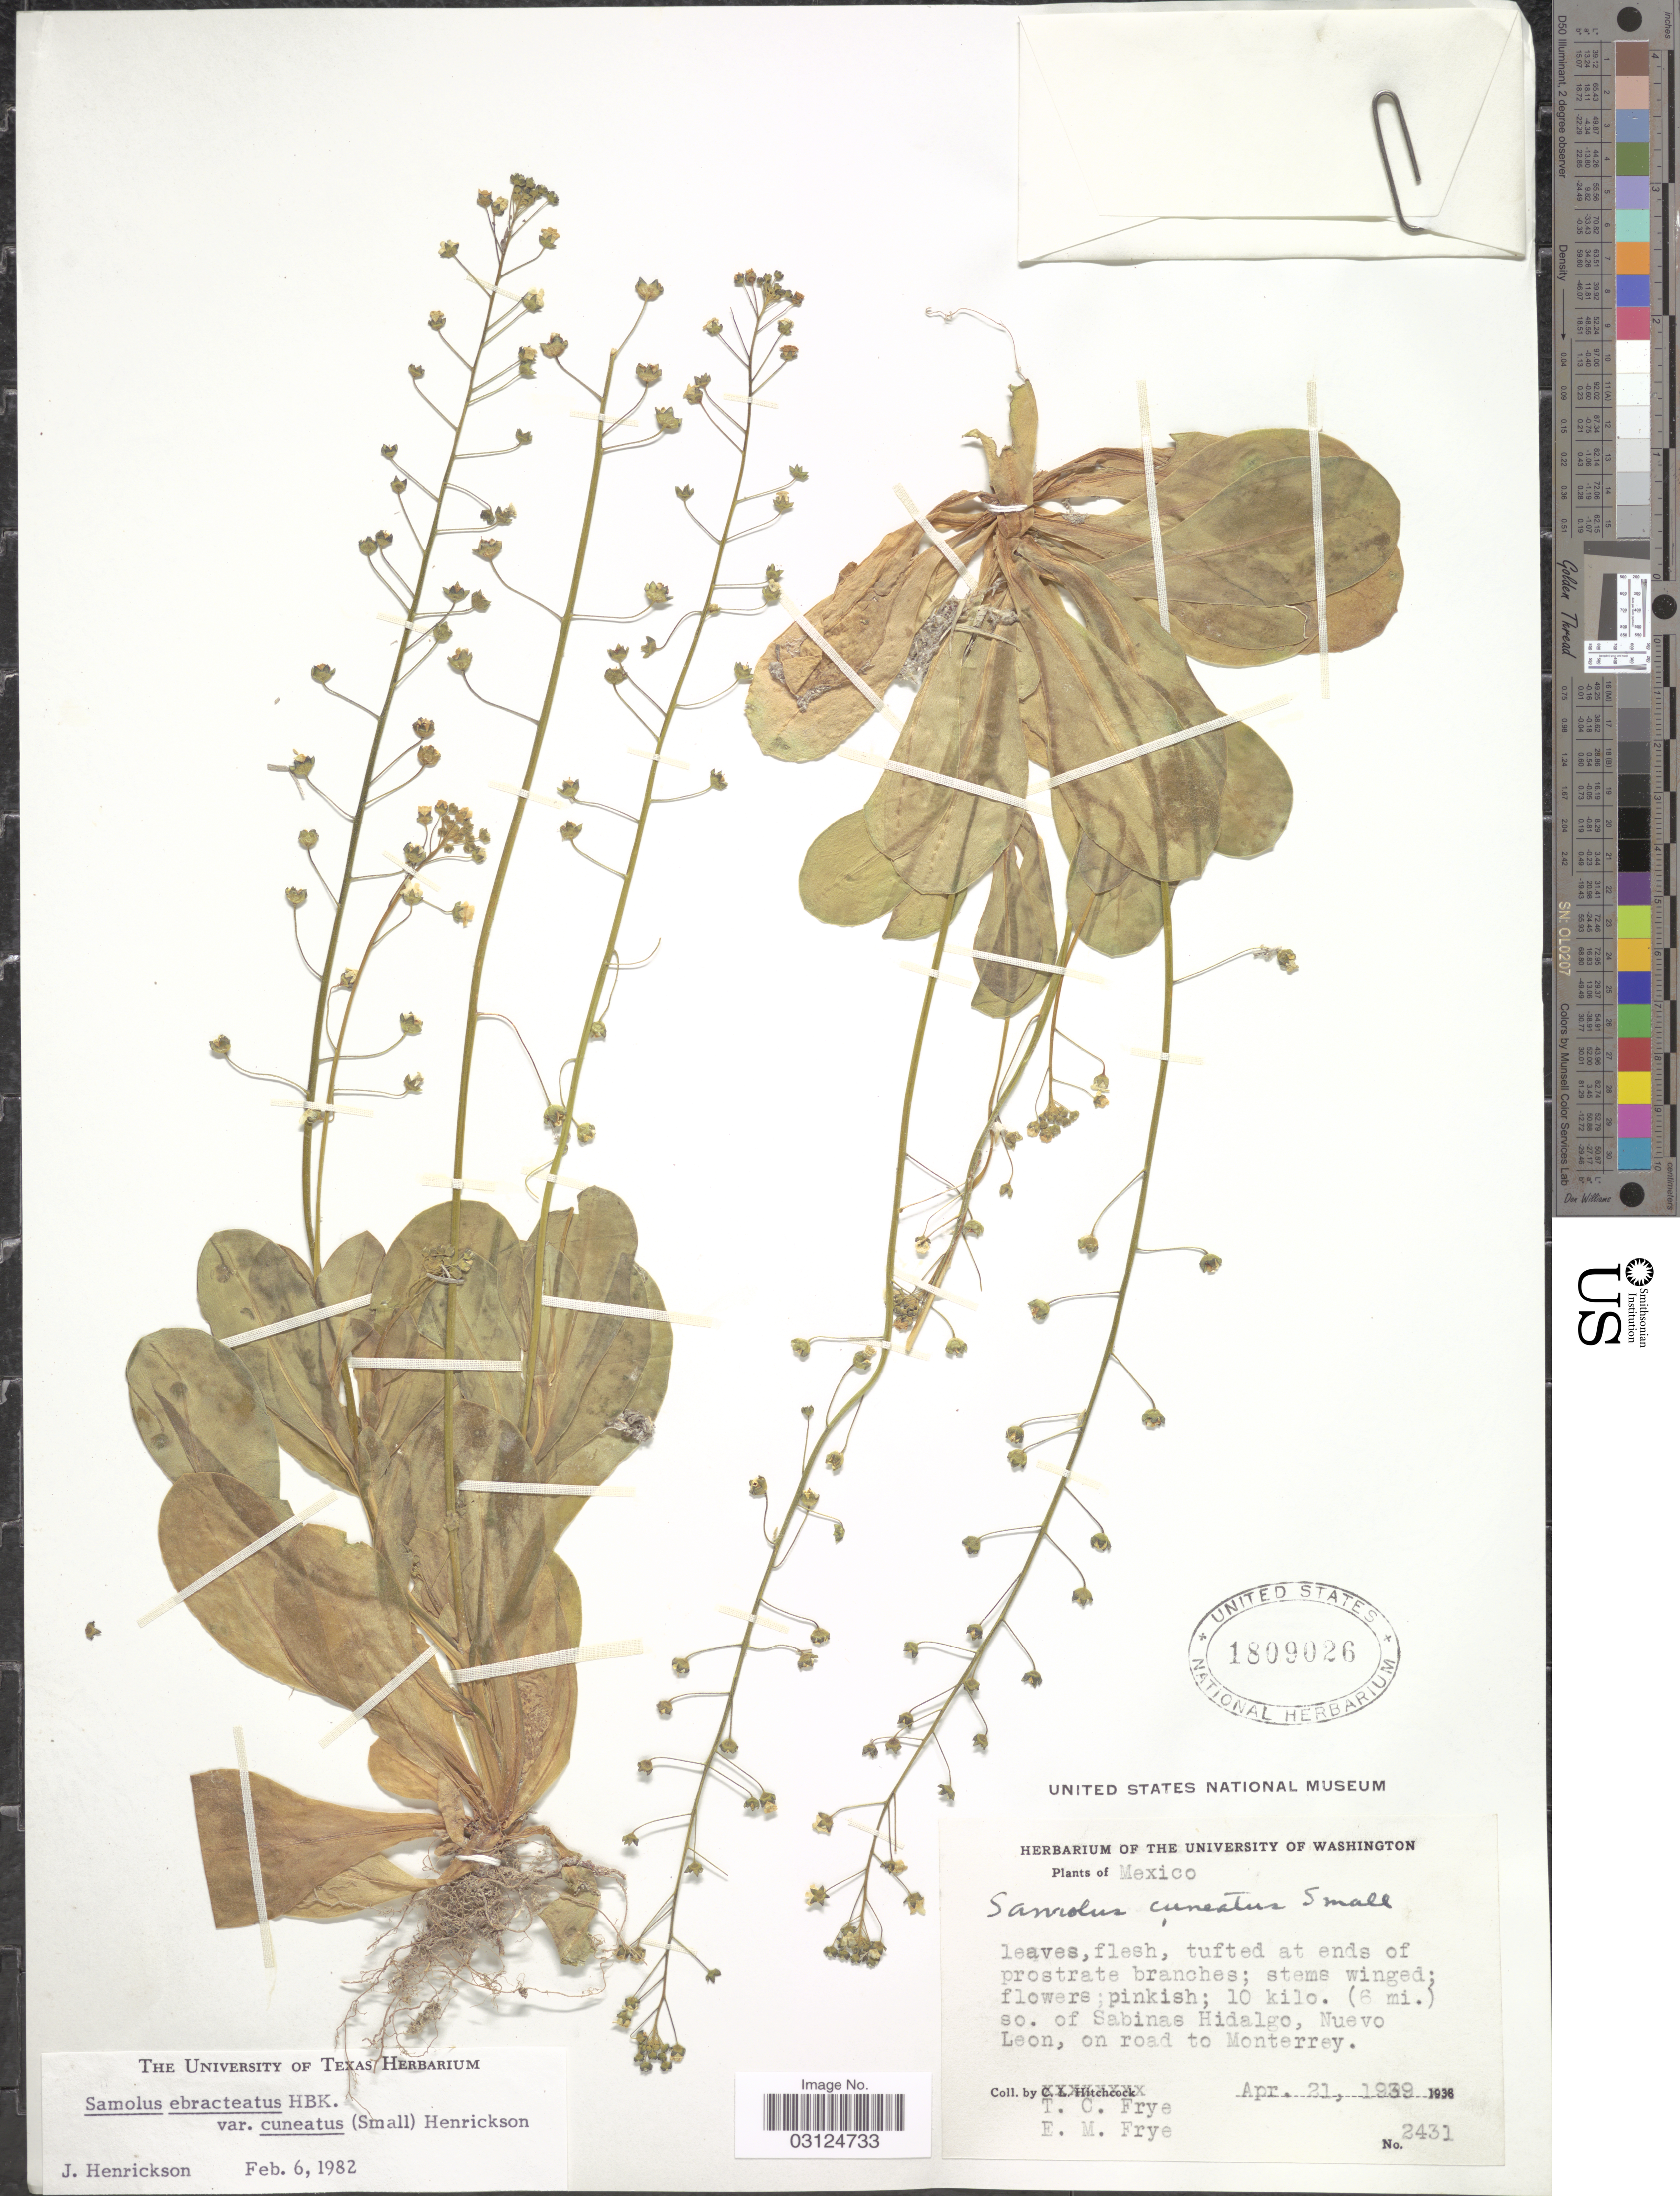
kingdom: Plantae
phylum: Tracheophyta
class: Magnoliopsida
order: Ericales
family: Primulaceae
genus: Samolus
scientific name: Samolus ebracteatus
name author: Kunth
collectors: T. C. Frye & E. Frye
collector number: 2431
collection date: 1939-04-21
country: Mexico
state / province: Nuevo León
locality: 10 kilo. (6 mi.) so. of Sabinas Hidalgo, on road to Monterrey.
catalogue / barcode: US 1809026